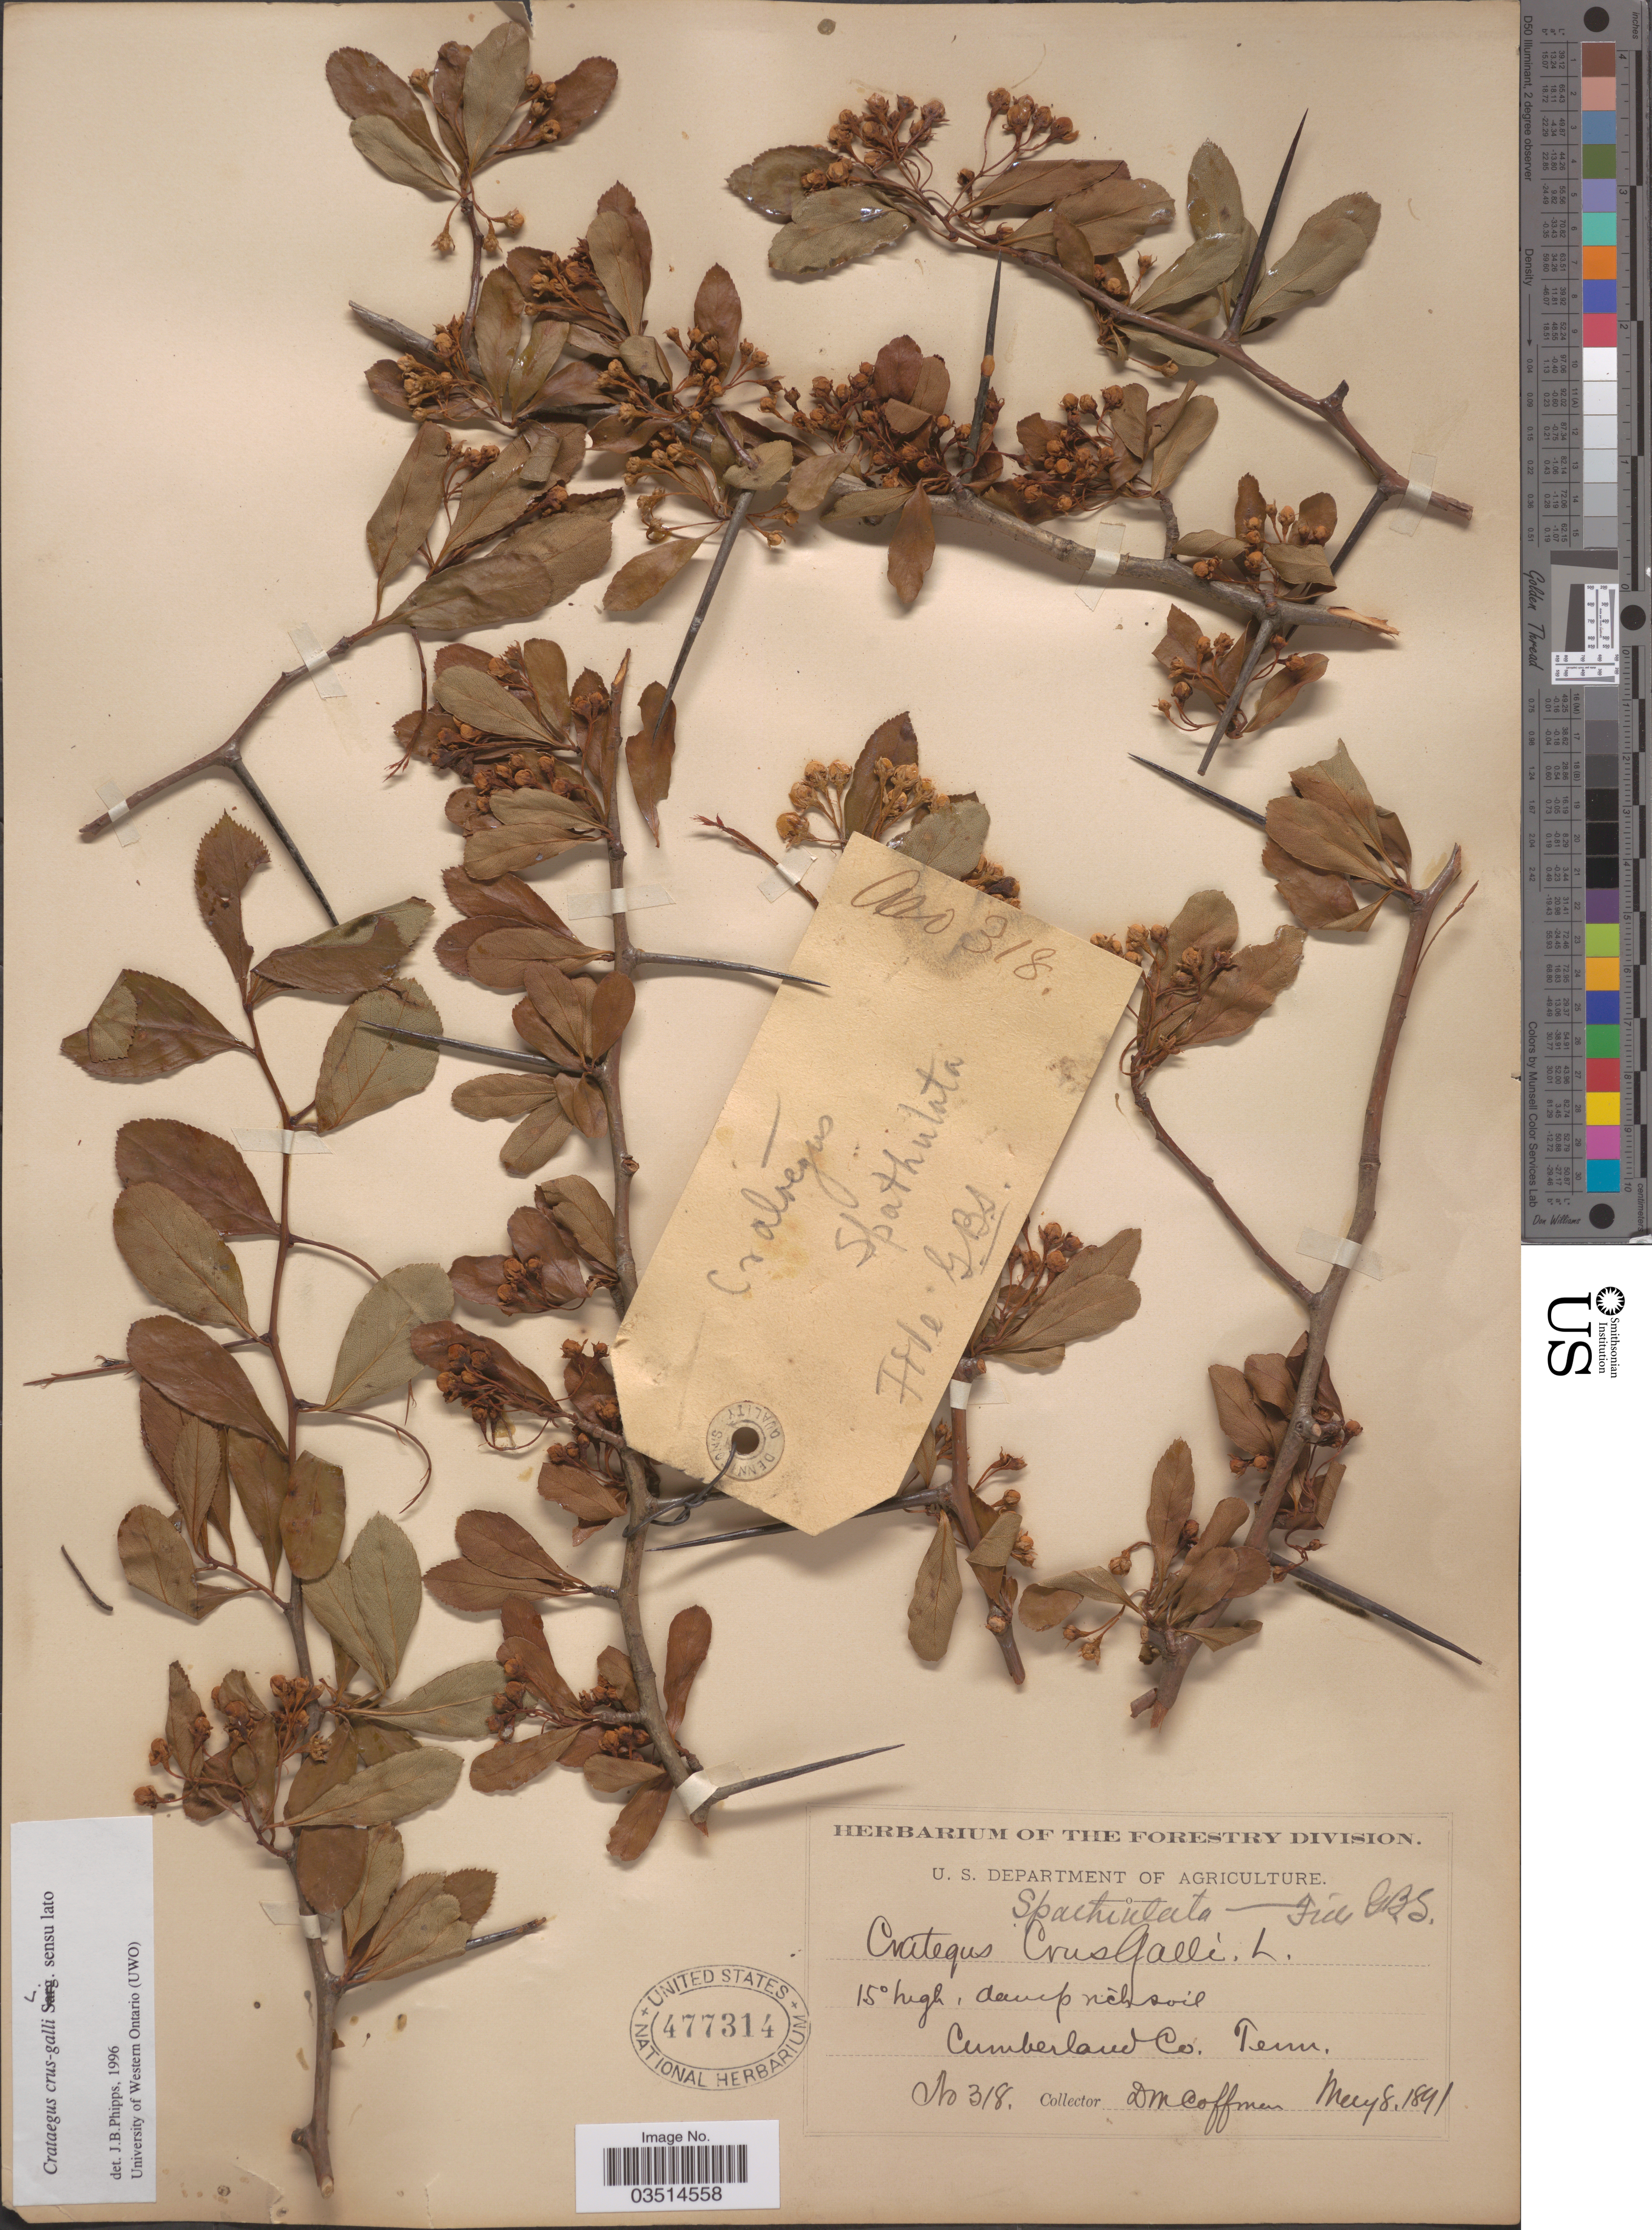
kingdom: Plantae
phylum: Tracheophyta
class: Magnoliopsida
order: Rosales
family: Rosaceae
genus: Crataegus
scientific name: Crataegus crus-galli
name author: L.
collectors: D. M. Coffman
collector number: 318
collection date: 1891-05-08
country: United States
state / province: Tennessee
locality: Cumberland Co.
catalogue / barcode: US 477314